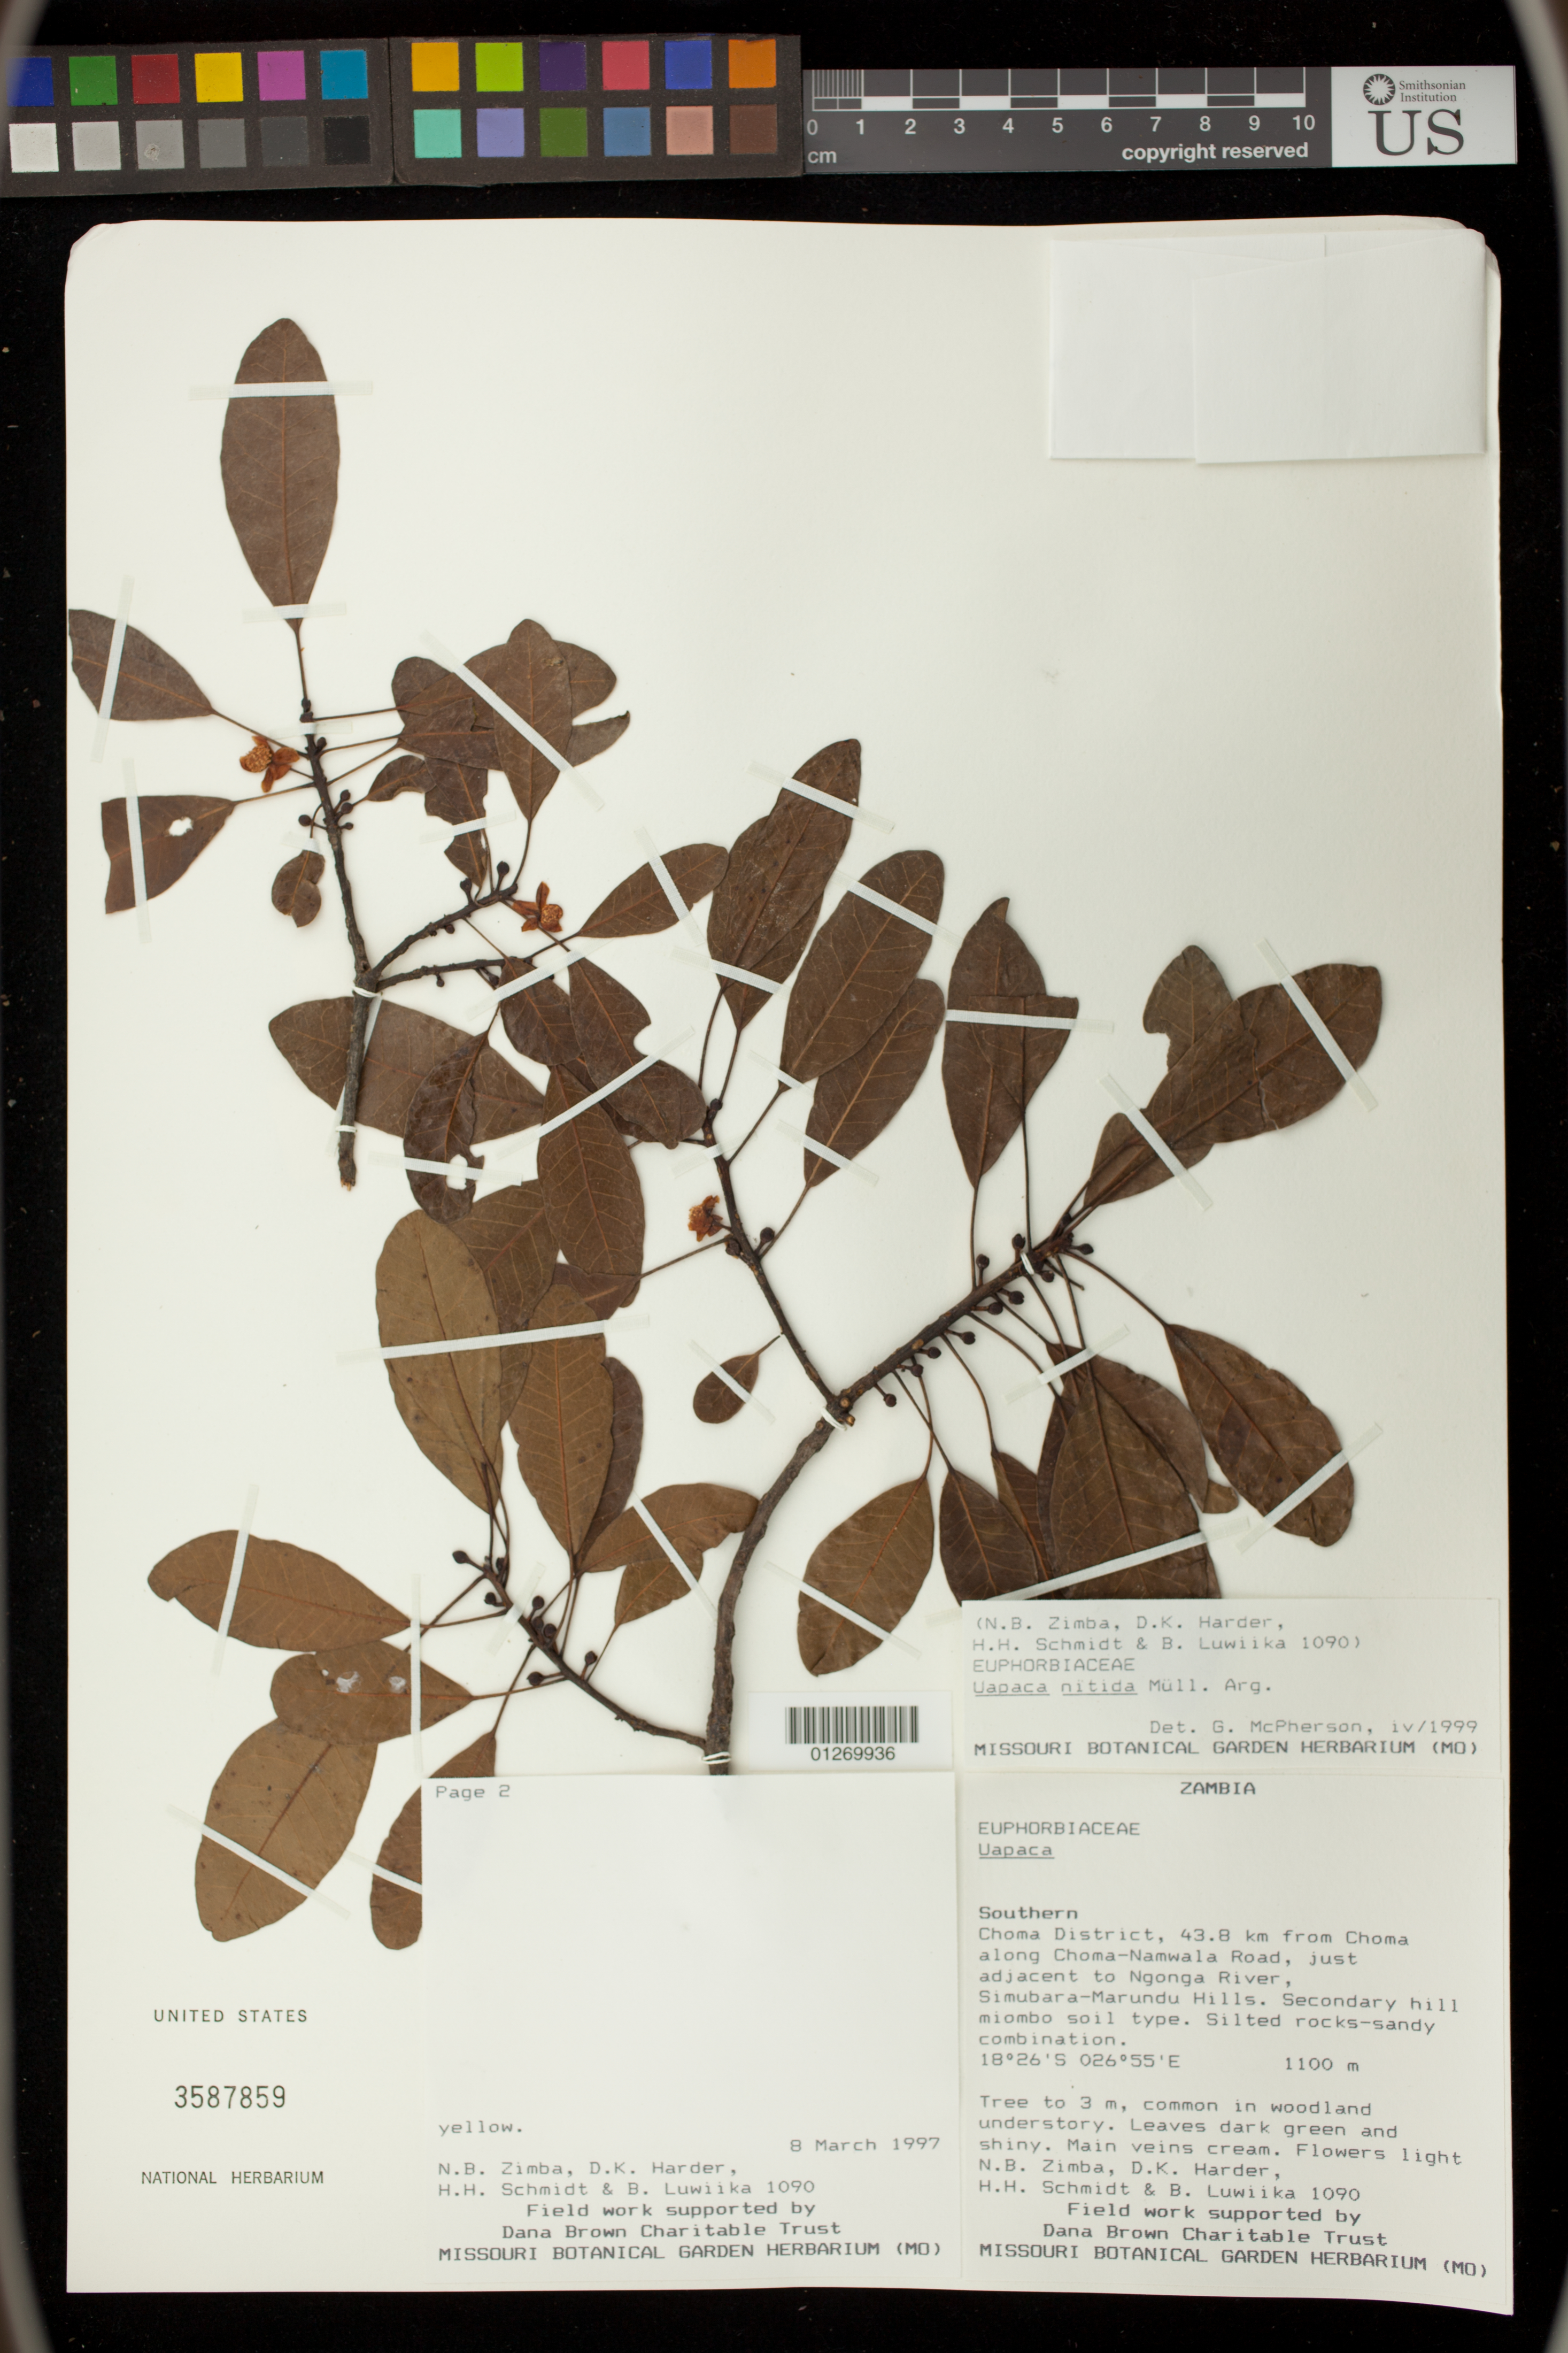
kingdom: Plantae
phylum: Tracheophyta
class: Magnoliopsida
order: Malpighiales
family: Phyllanthaceae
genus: Uapaca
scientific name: Uapaca nitida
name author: Müll. Arg.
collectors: N. B. Zimba, D. Harder, H. H. Schmidt & B. Luwiika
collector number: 1090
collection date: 1997-03-08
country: Zambia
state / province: Southern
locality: Choma District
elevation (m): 1100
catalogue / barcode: US 3587859